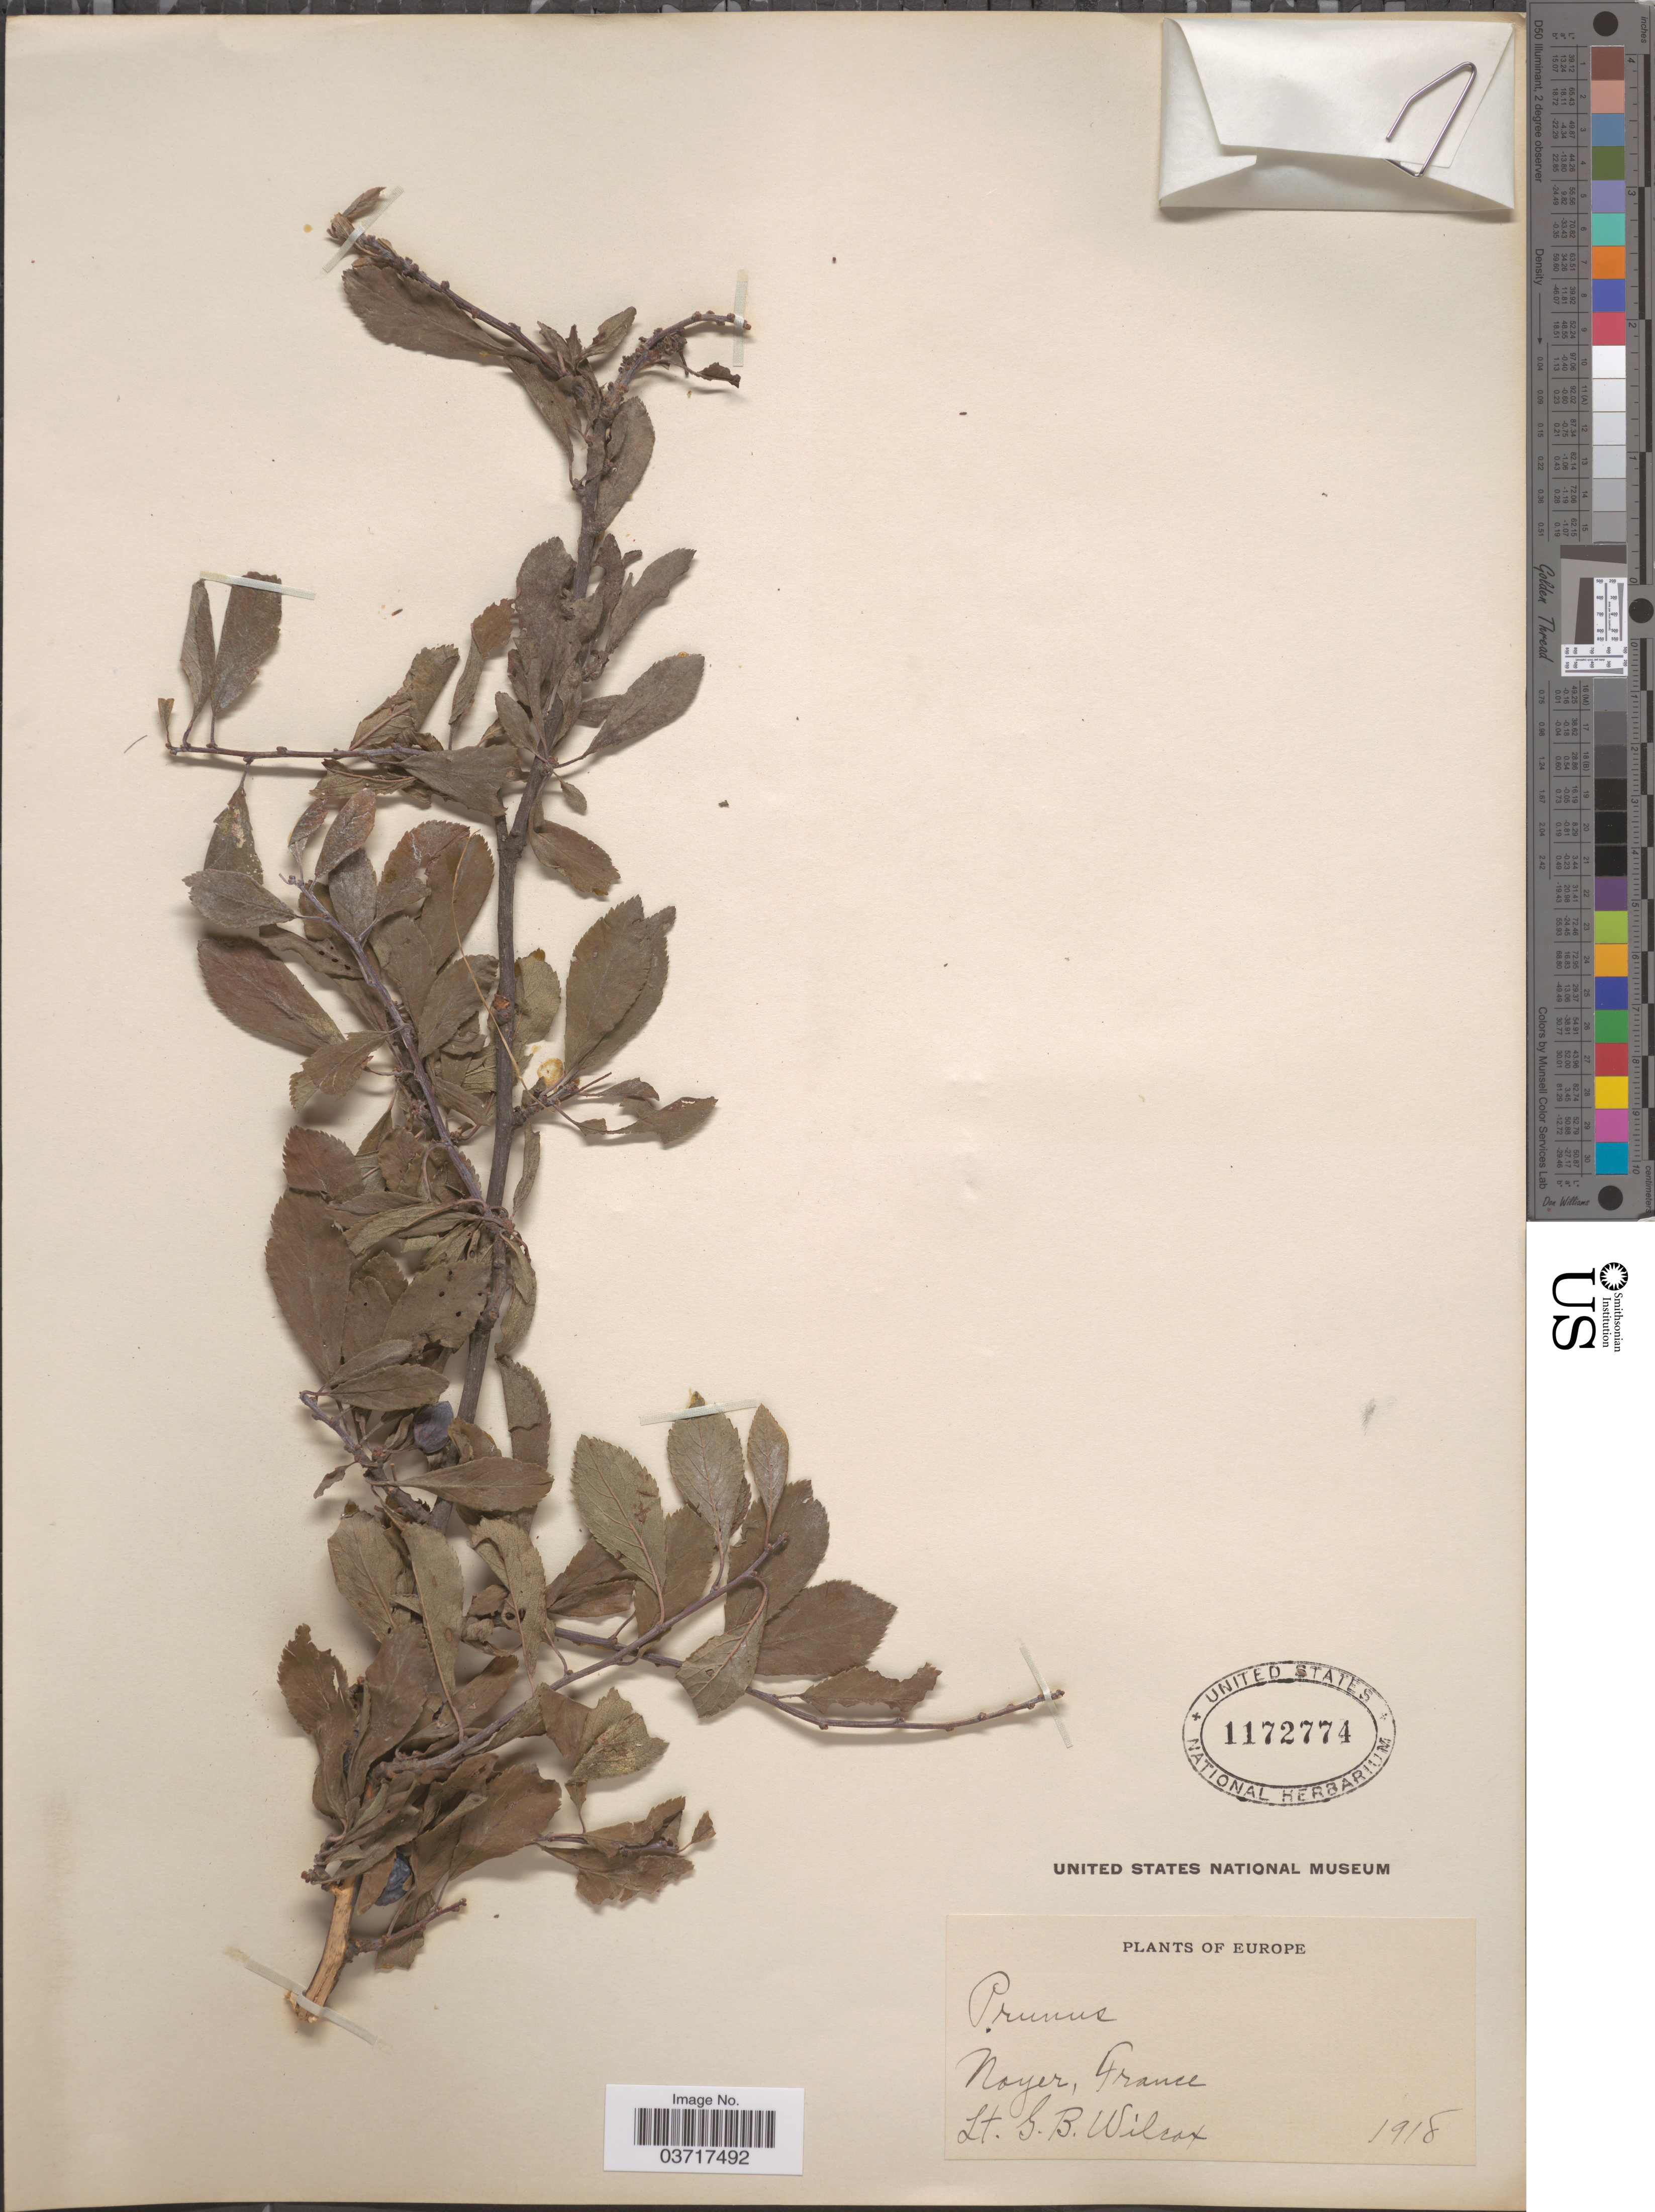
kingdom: Plantae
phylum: Tracheophyta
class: Magnoliopsida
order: Rosales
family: Rosaceae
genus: Prunus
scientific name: Prunus sp.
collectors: G. Wilcox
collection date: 1918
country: France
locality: Noyer.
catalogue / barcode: US 1172774